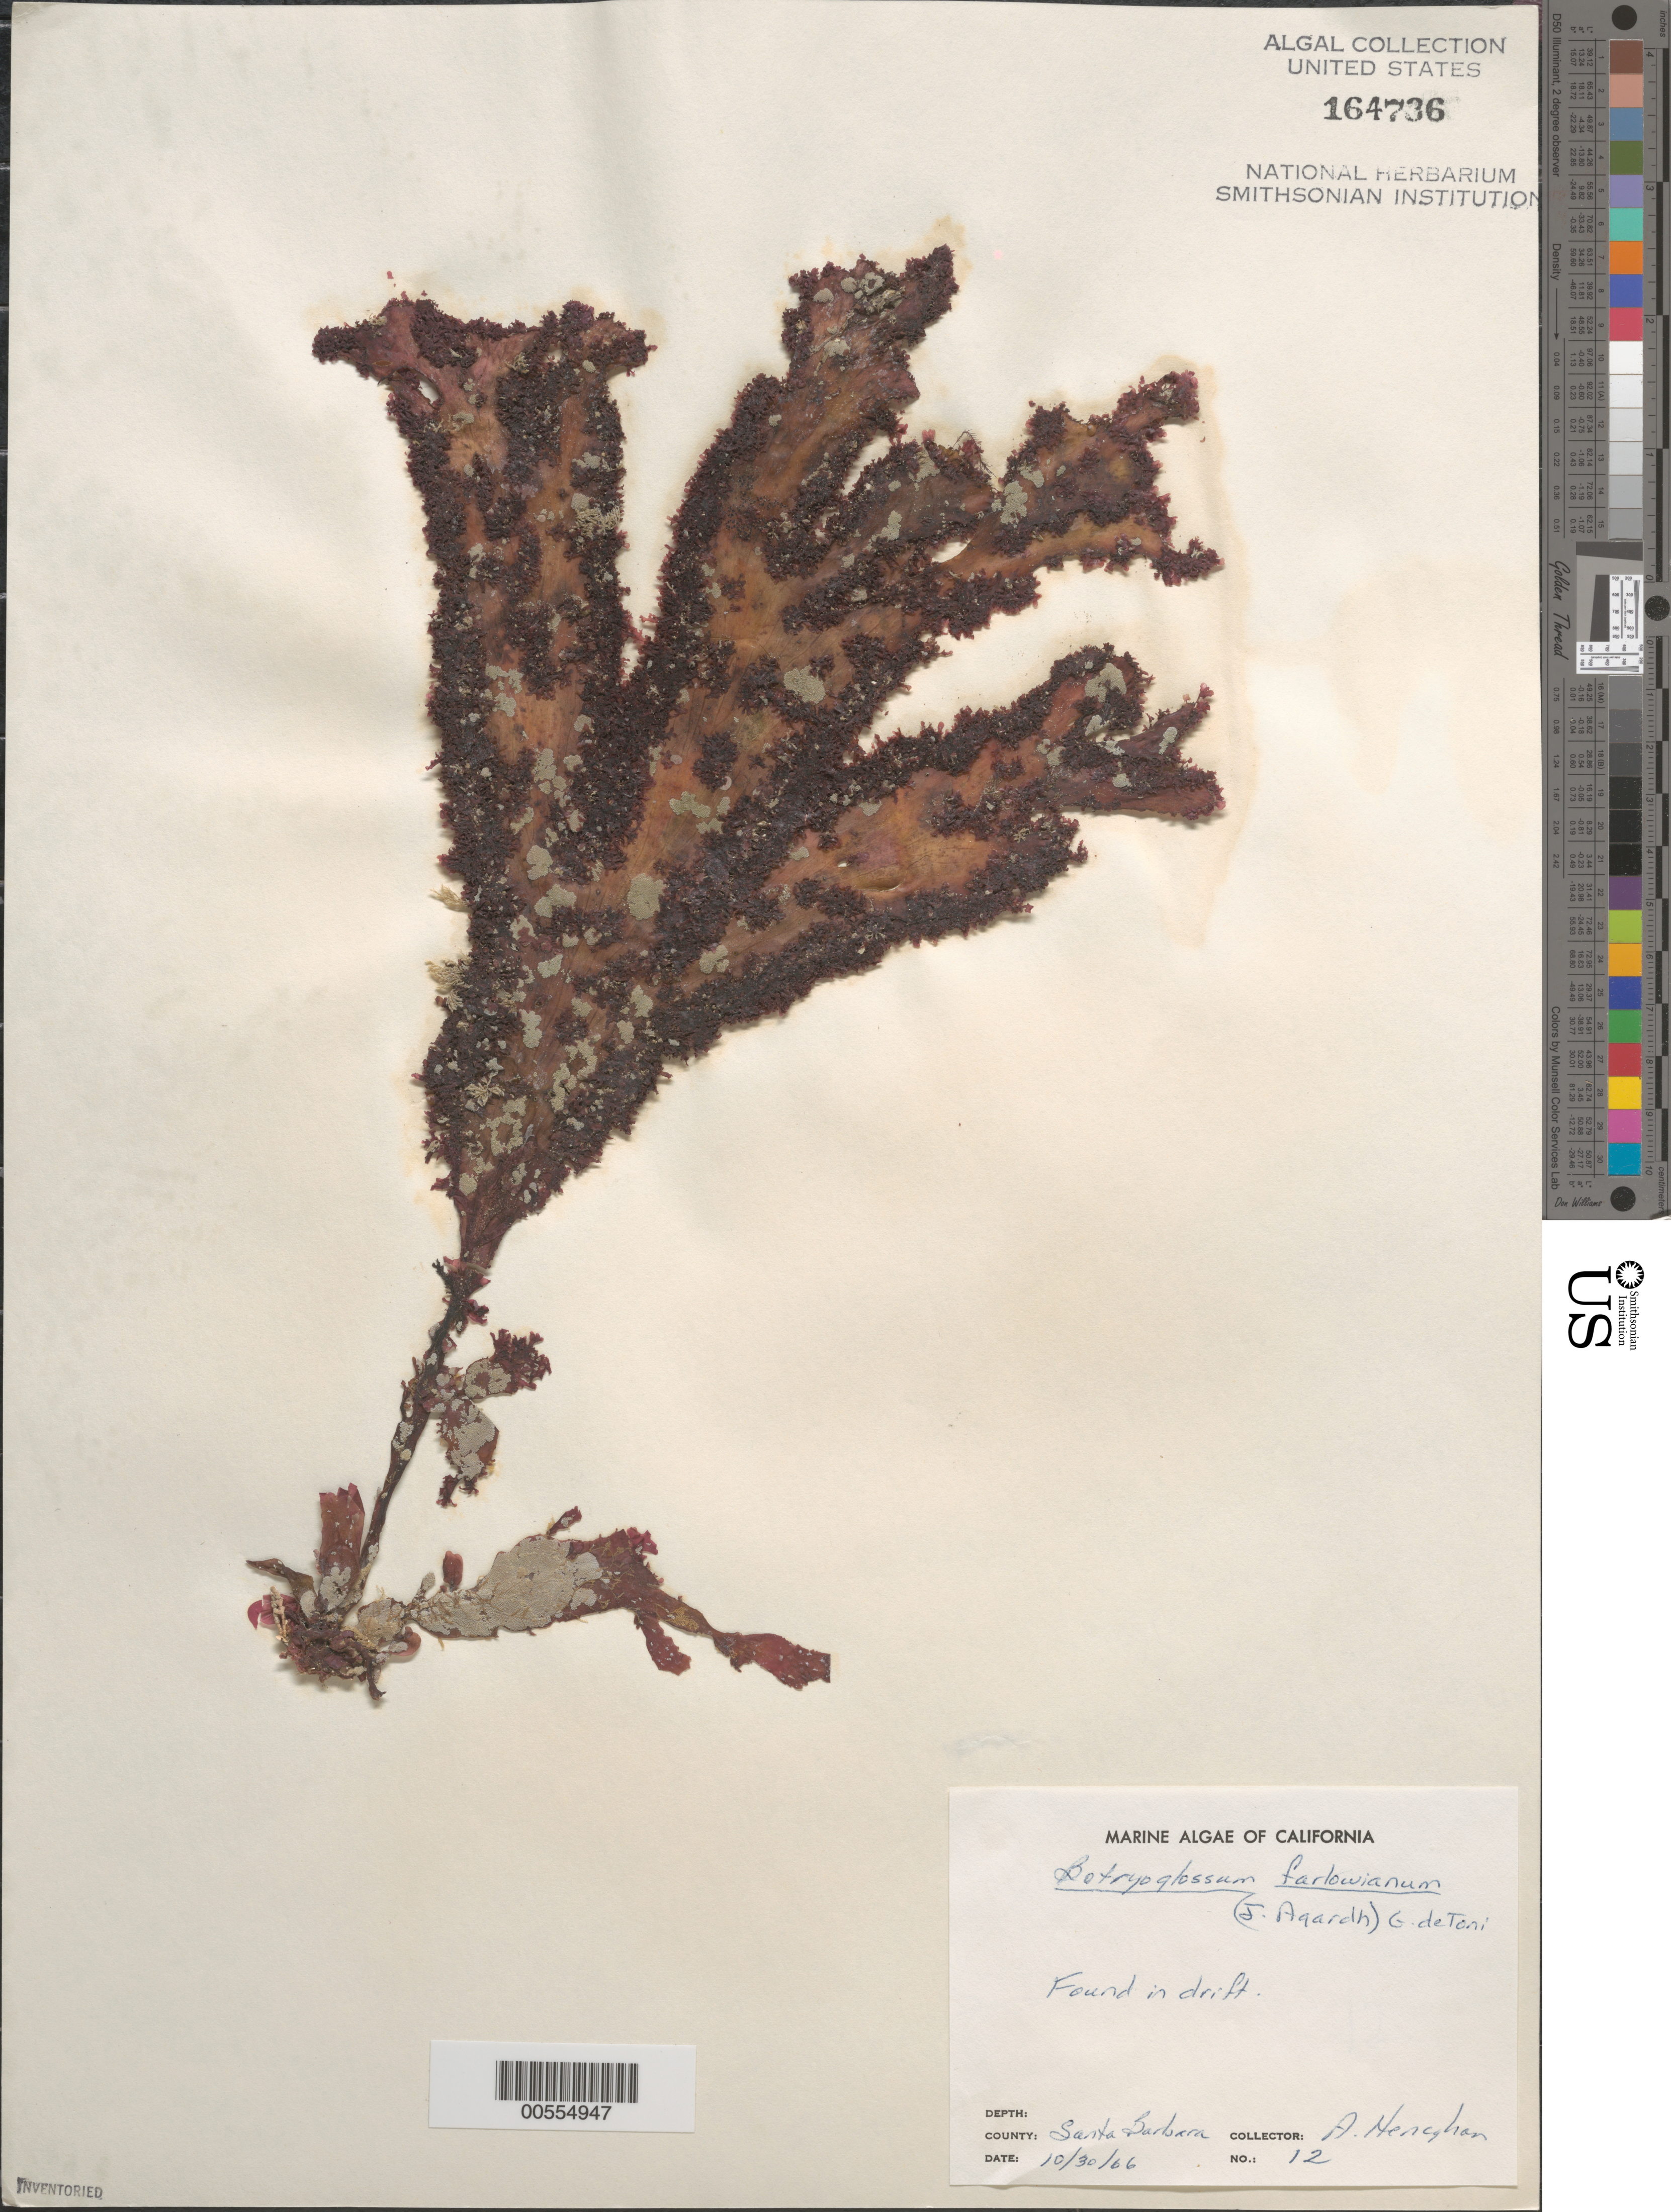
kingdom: Plantae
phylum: Rhodophyta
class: Florideophyceae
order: Ceramiales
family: Delesseriaceae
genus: Botryoglossum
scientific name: Botryoglossum farlowianum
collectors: A. Hencyhan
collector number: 12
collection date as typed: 30 Oct 1966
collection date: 1966-10-30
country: United States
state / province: California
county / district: Santa Barbara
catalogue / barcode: US 164736